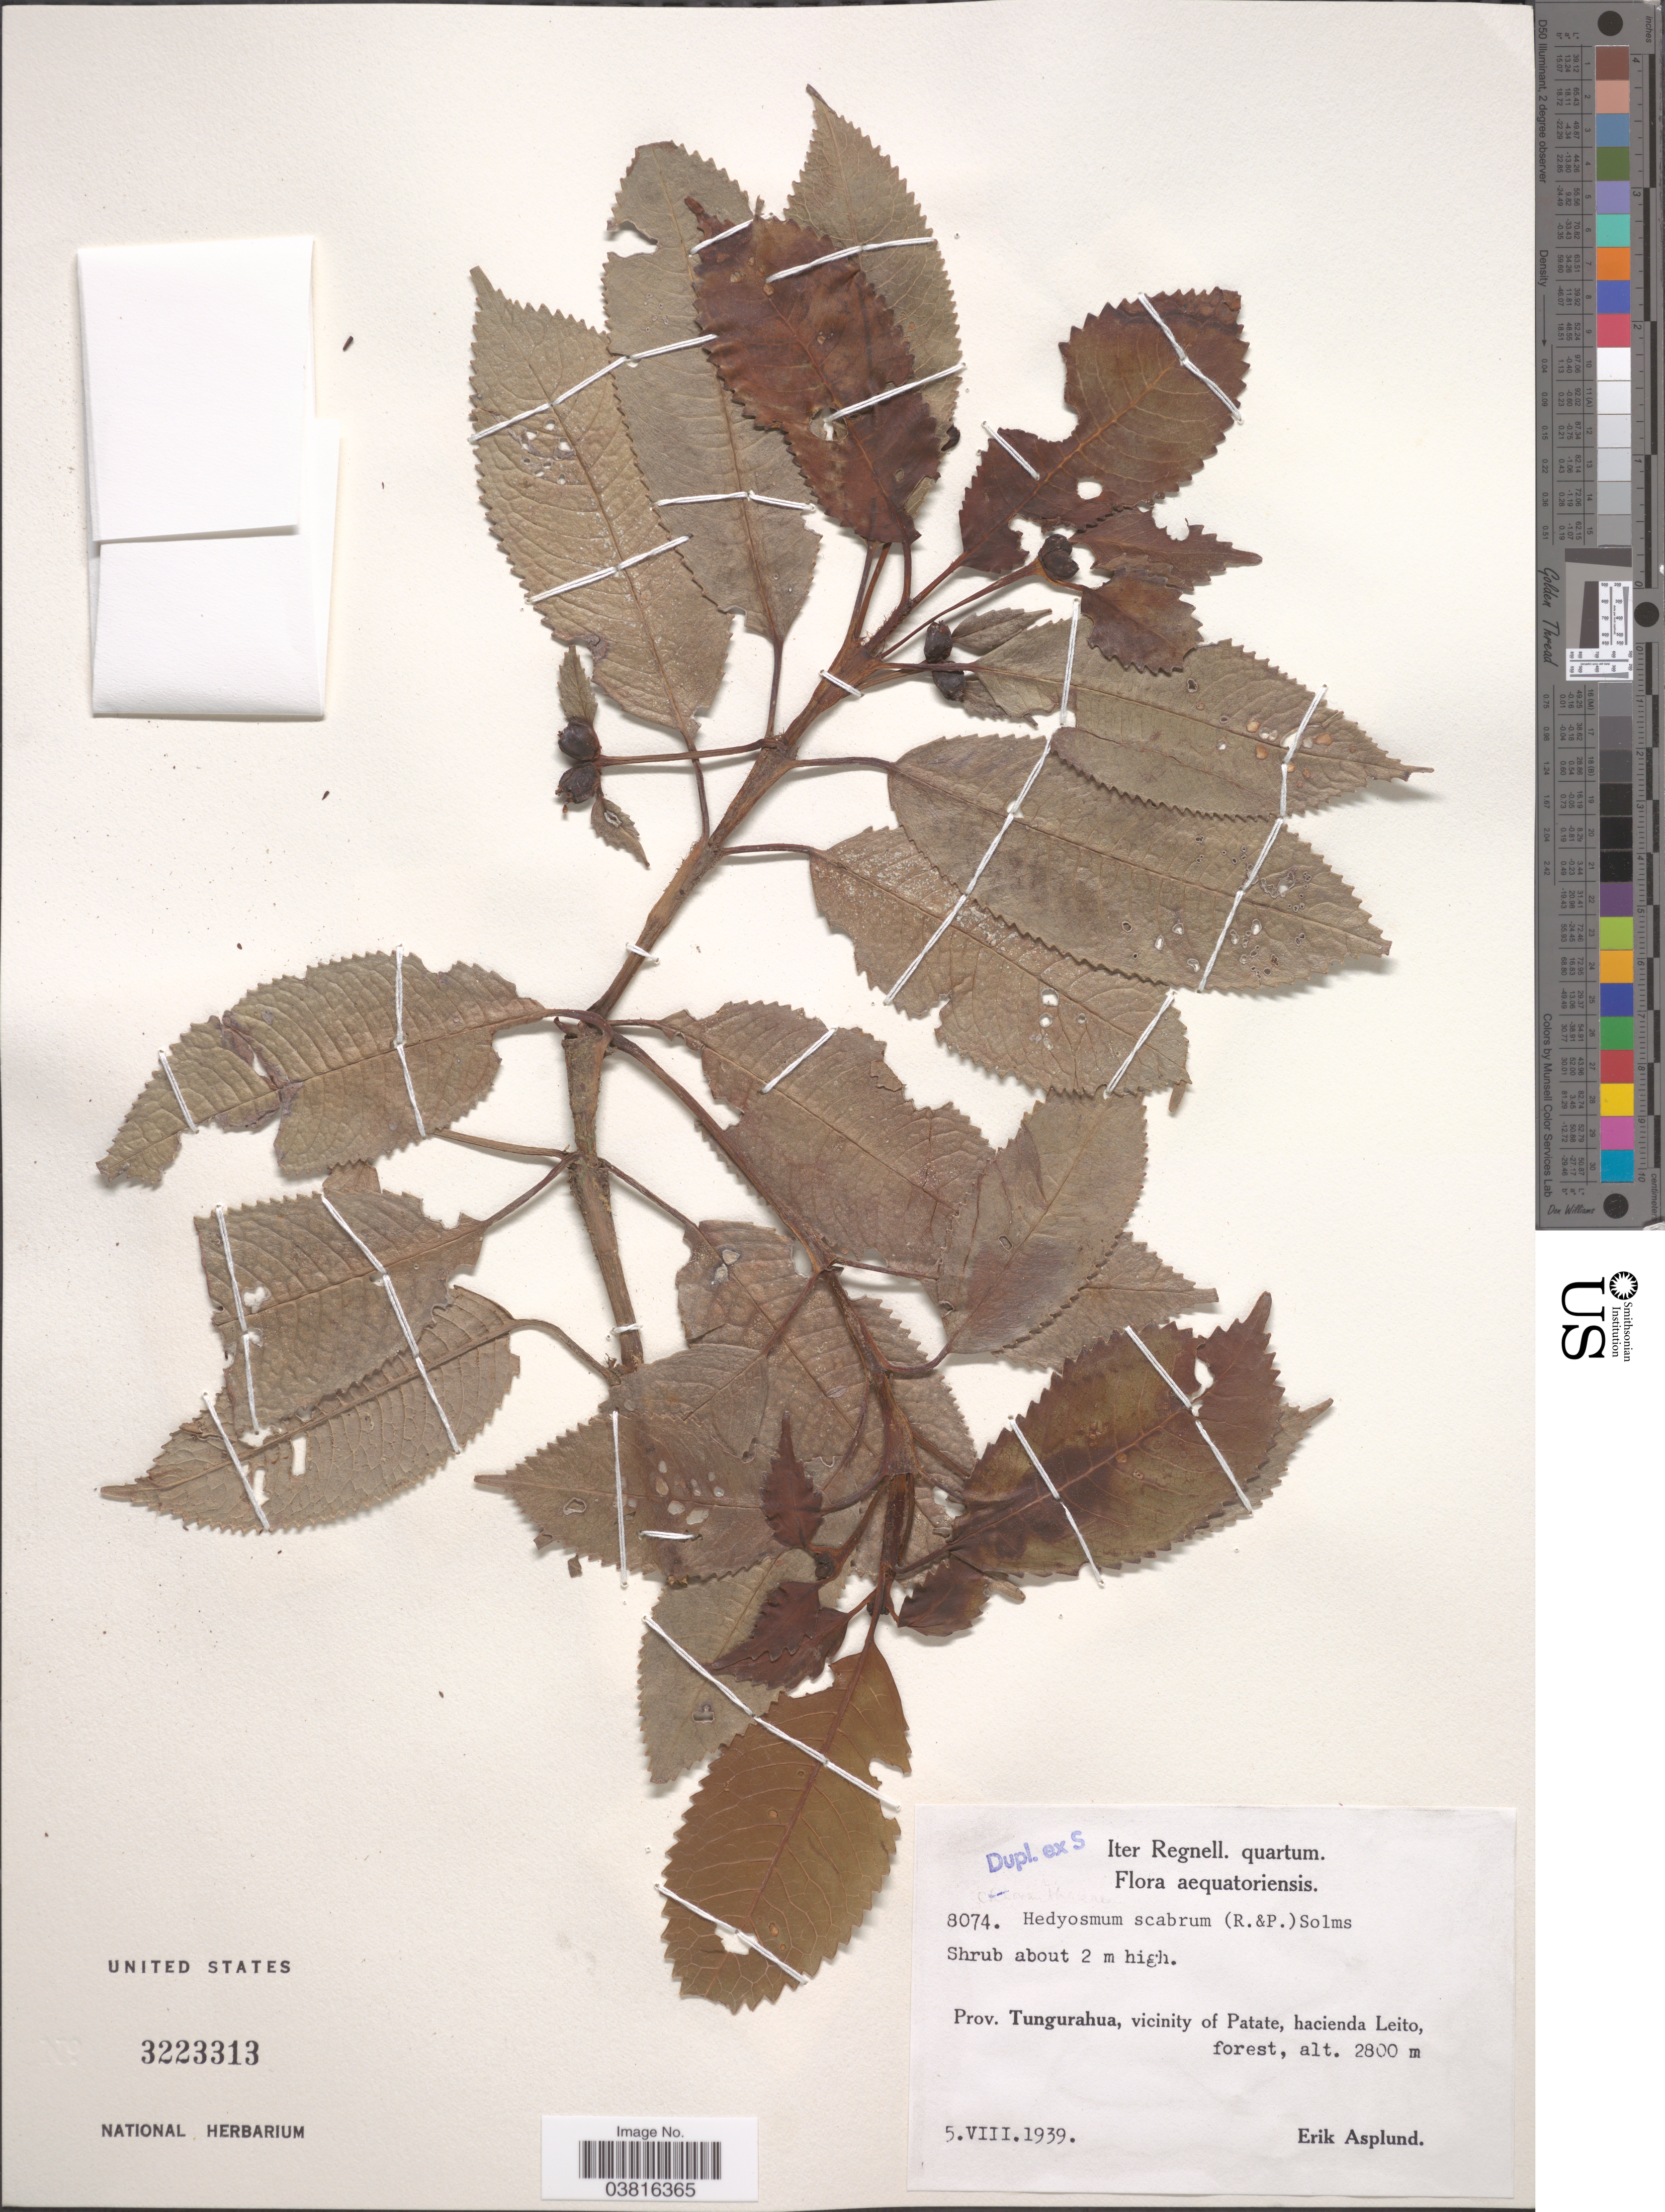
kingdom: Plantae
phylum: Tracheophyta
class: Magnoliopsida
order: Chloranthales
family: Chloranthaceae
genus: Hedyosmum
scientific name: Hedyosmum scabrum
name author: Solms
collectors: E. Asplund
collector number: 8074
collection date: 1939-08-05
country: Ecuador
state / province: Tungurahua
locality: Vicinity of Patate, hacienda Leito.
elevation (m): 2800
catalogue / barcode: US 3223313